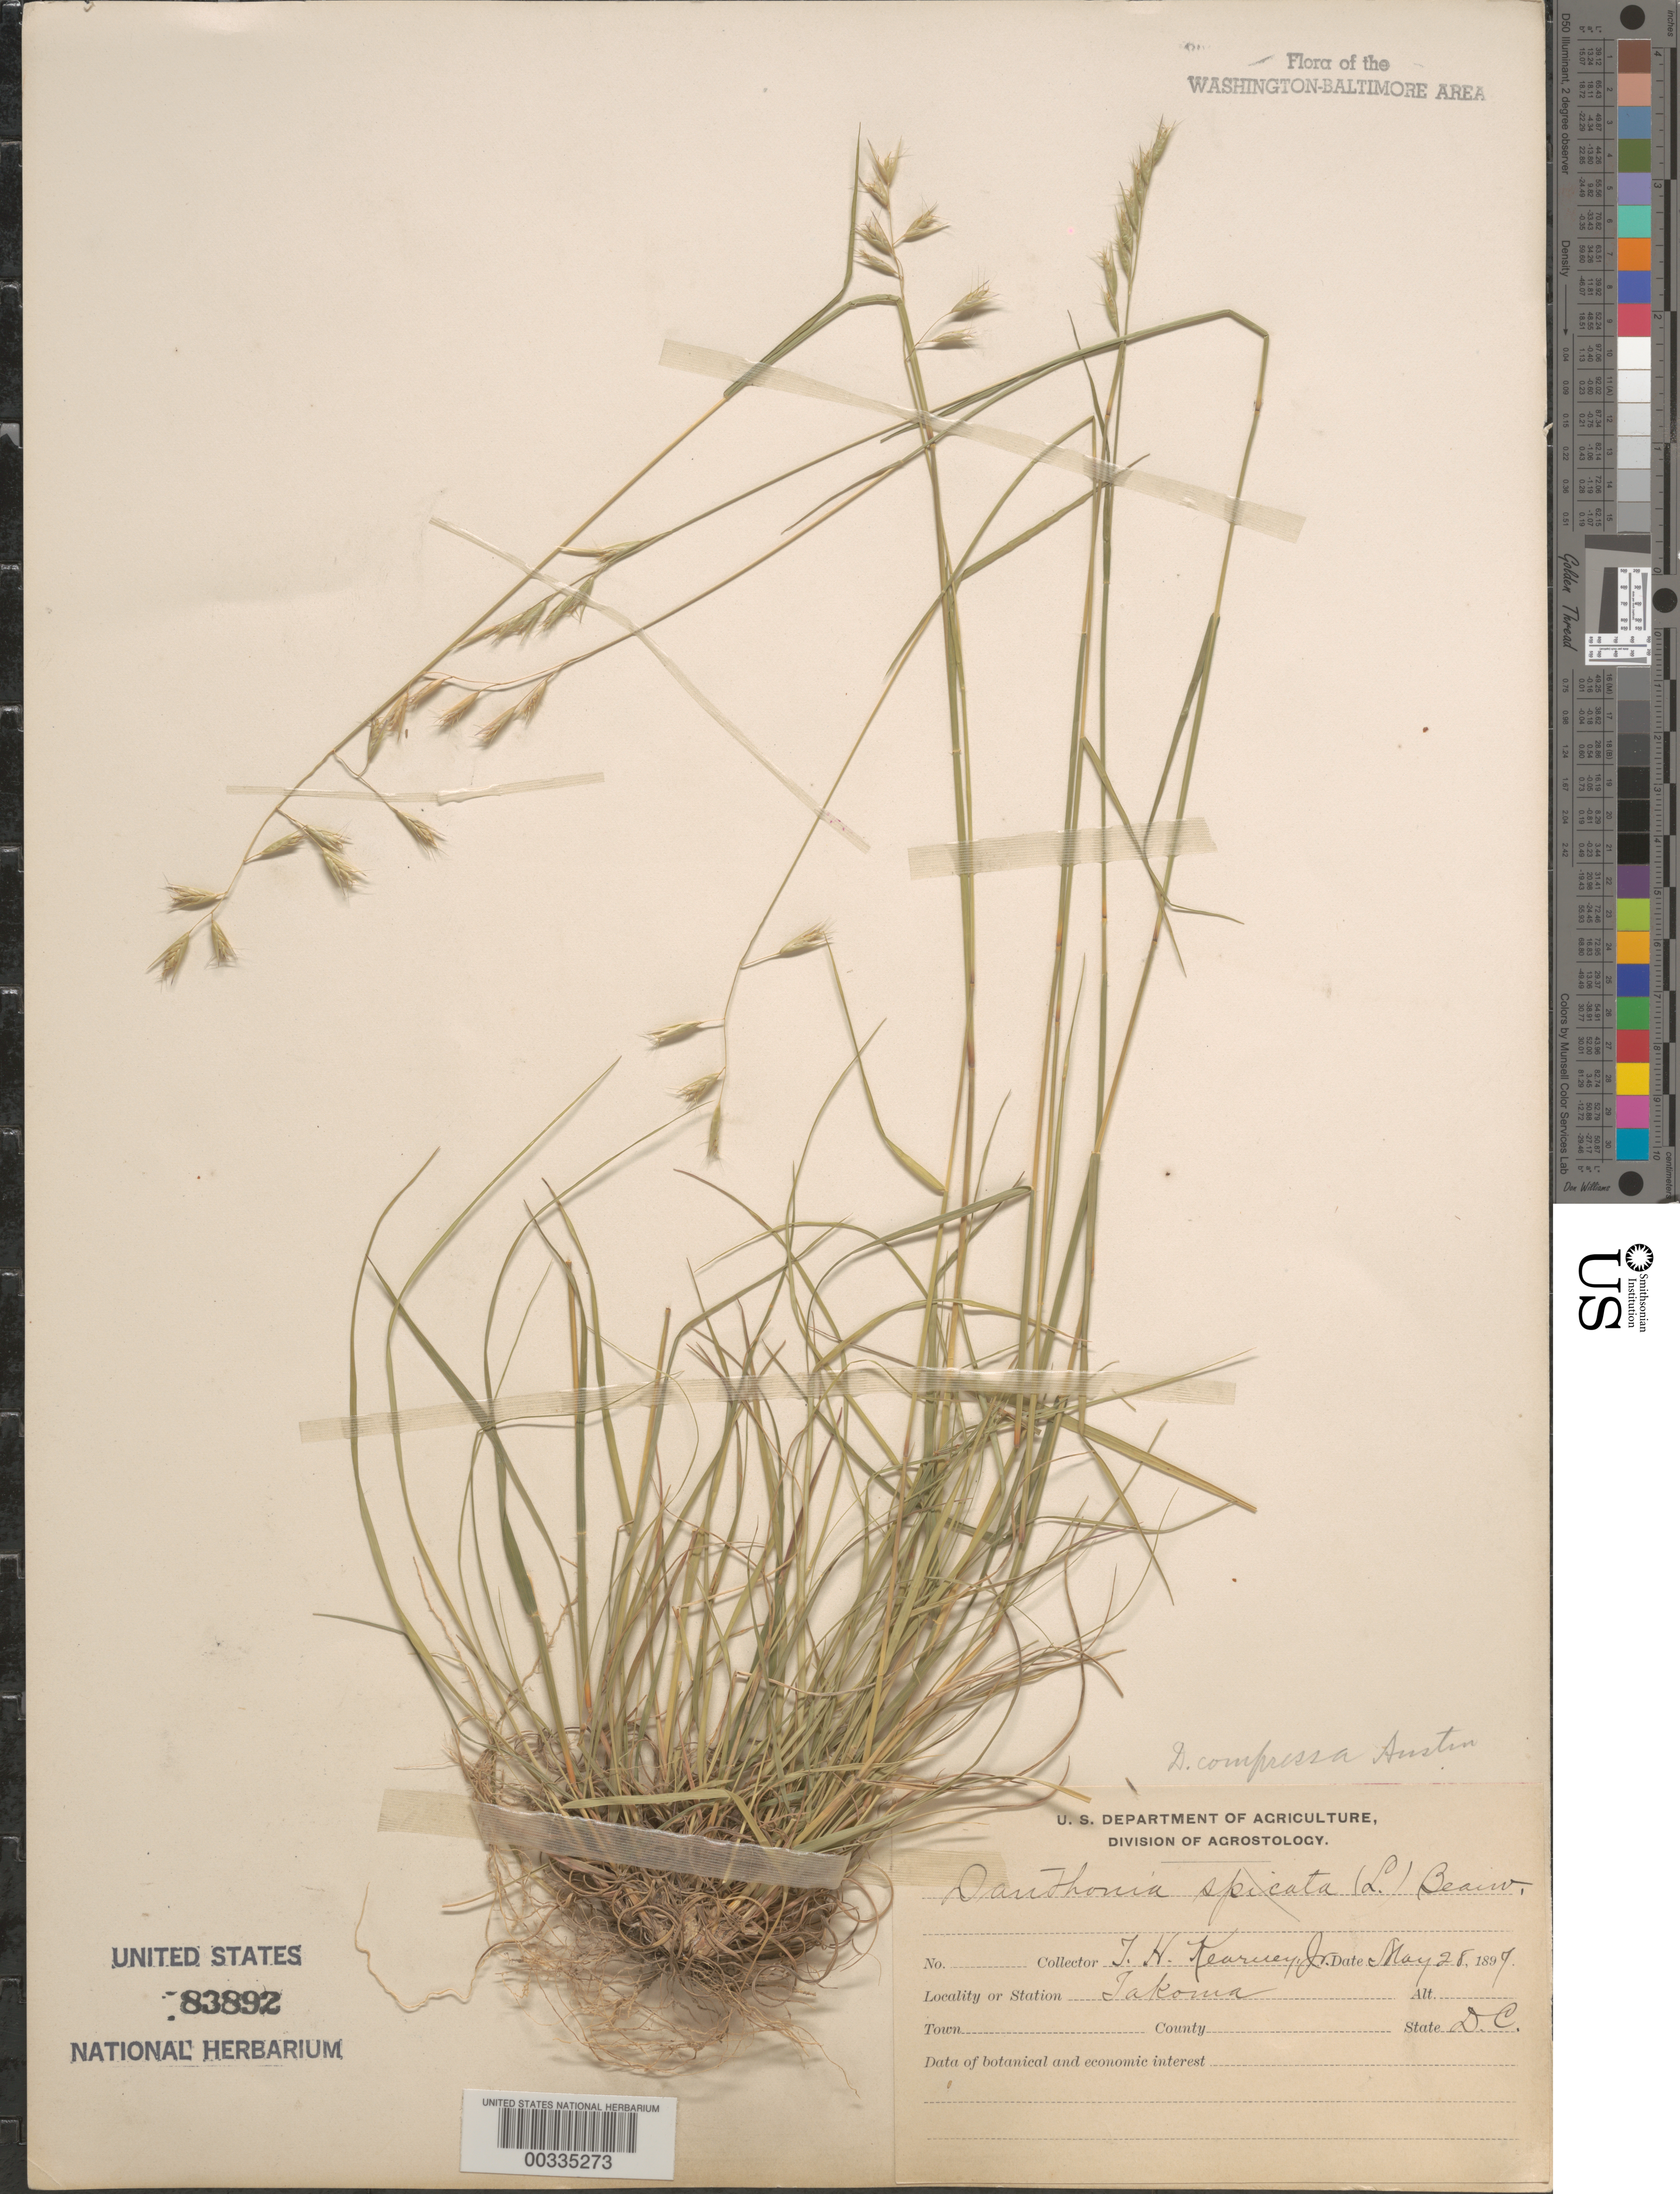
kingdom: Plantae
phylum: Tracheophyta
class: Liliopsida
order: Poales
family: Poaceae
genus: Danthonia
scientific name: Danthonia compressa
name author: Austin in F. Peck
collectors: T. H. Kearney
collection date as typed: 28 May 1897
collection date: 1897-05-28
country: United States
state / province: District of Columbia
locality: Takoma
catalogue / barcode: US 83892